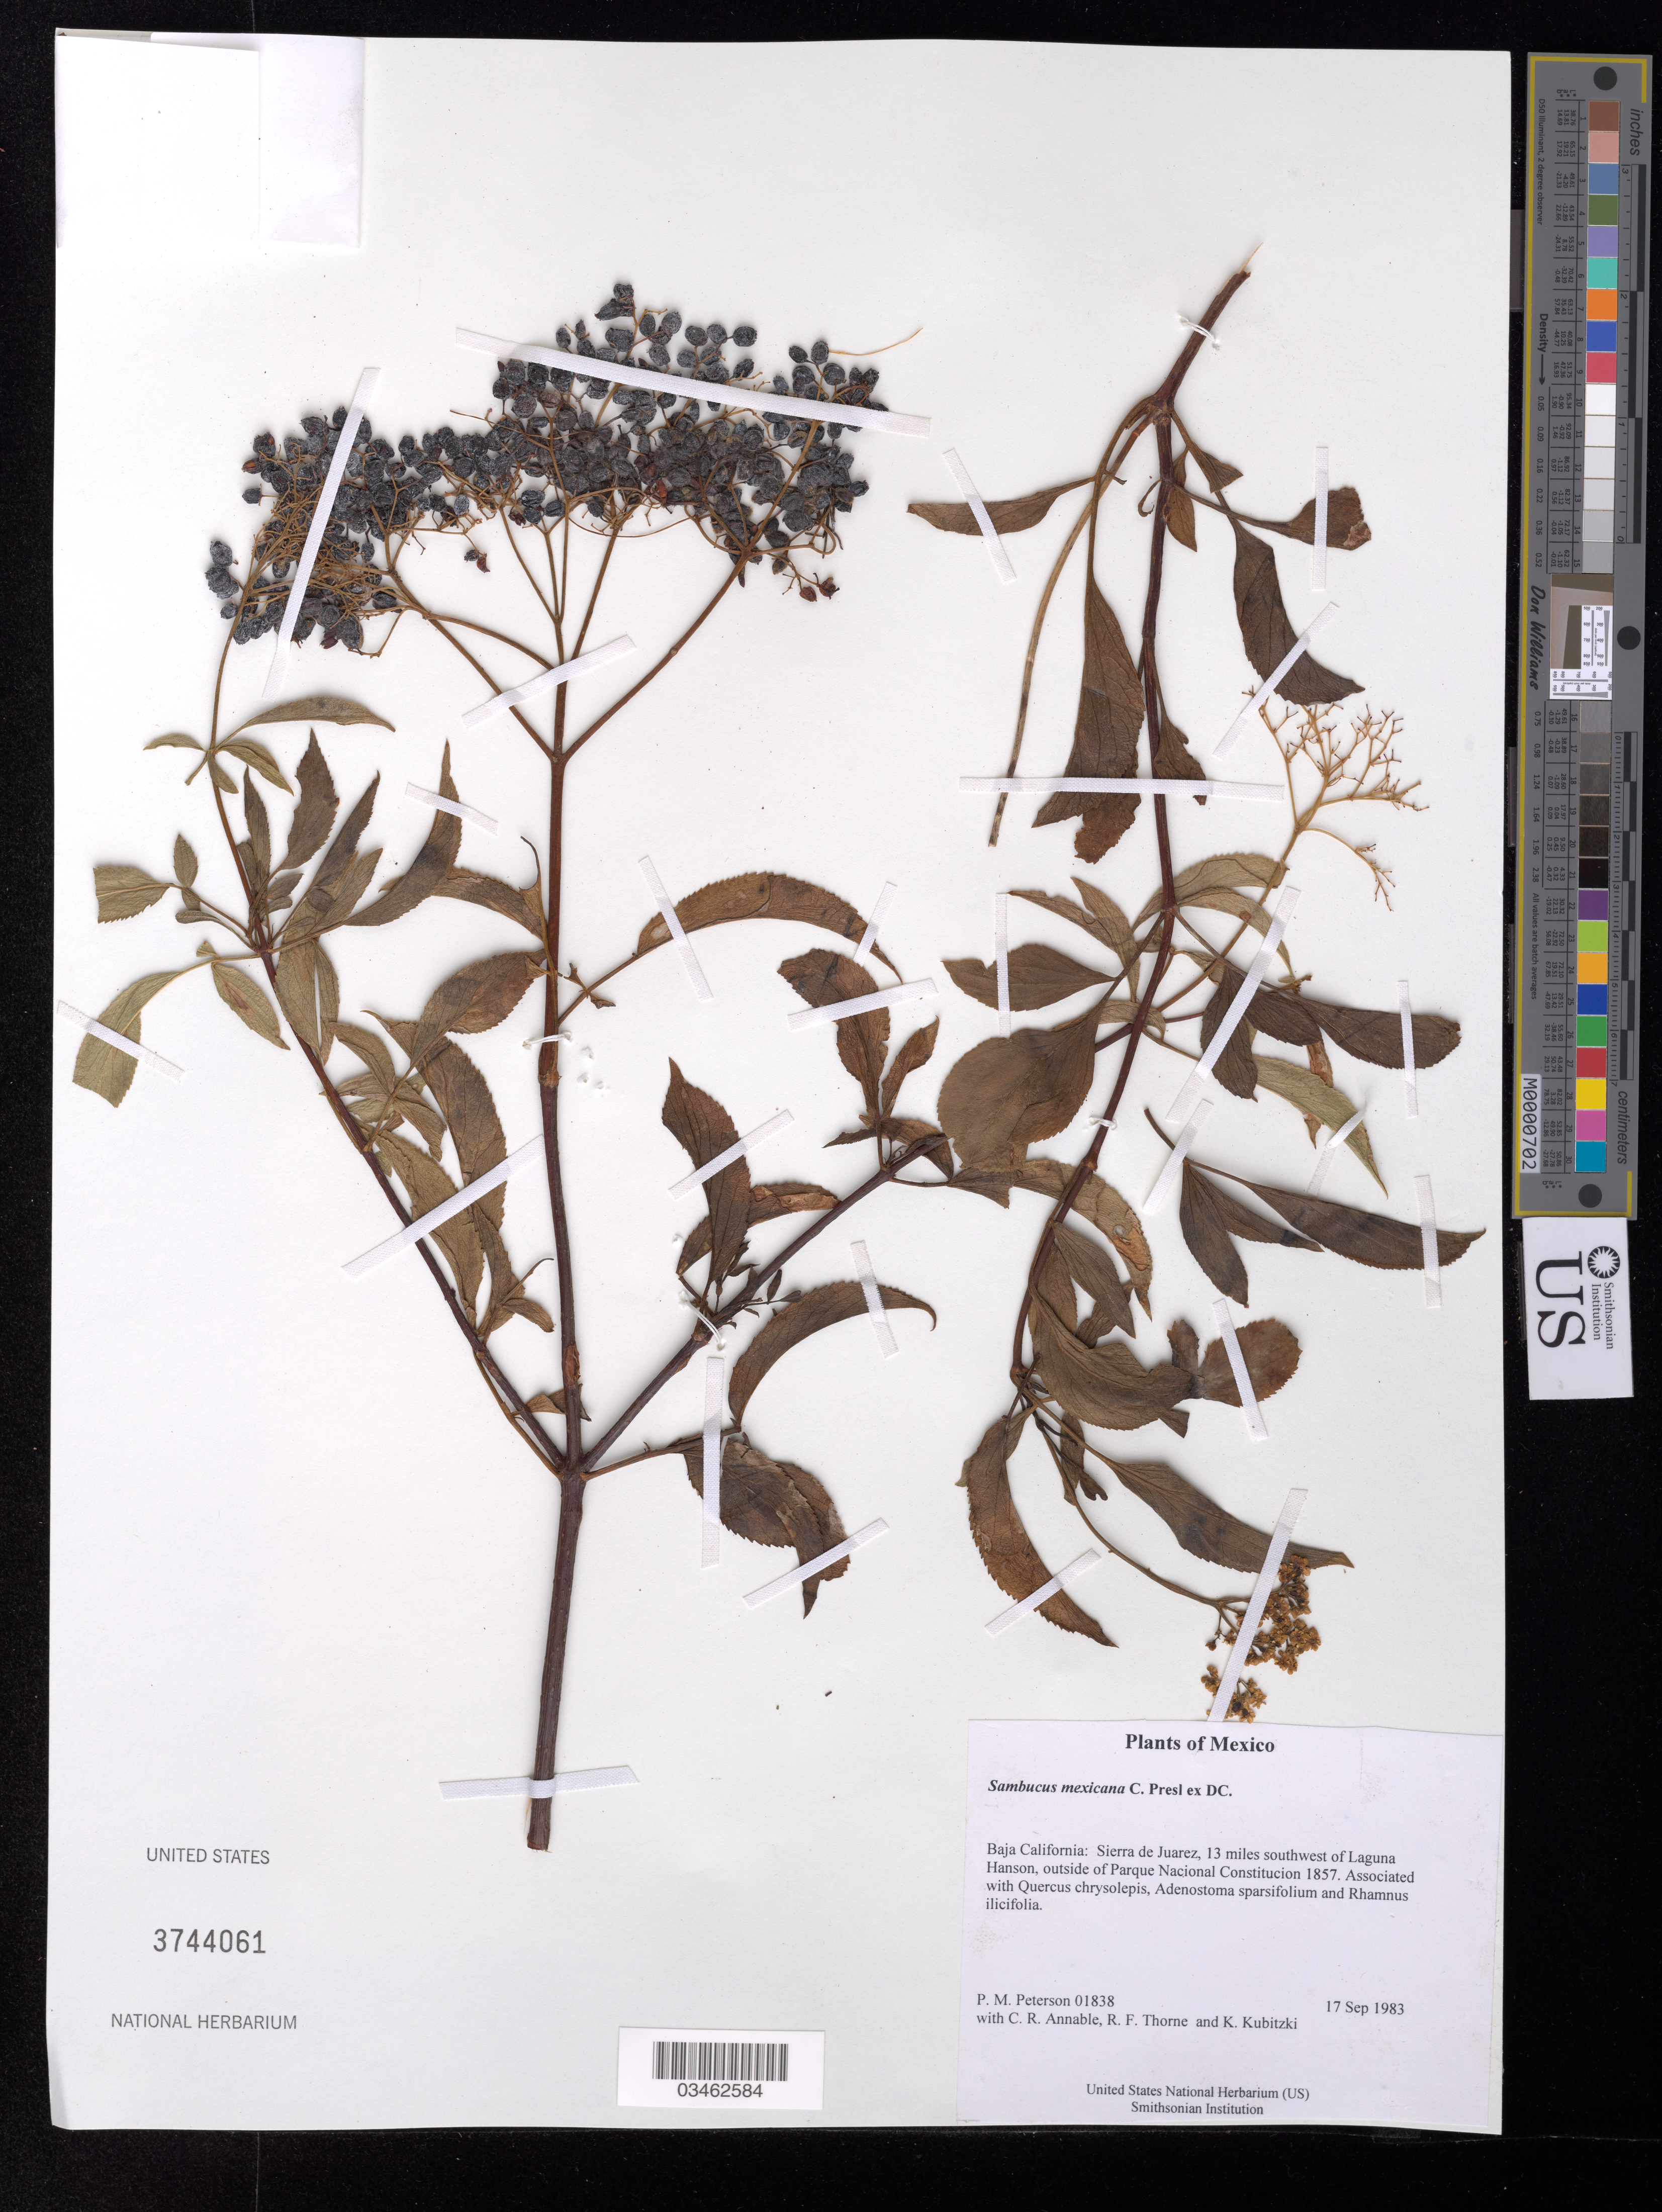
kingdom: Plantae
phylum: Tracheophyta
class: Magnoliopsida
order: Dipsacales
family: Viburnaceae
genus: Sambucus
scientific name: Sambucus mexicana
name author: C. Presl ex DC.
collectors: P. M. Peterson, C. R. Annable, R. F. Thorne & K. Kubitzki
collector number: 01838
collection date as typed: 17 Sep 1983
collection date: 1983-09-17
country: Mexico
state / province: Baja California Norte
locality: Sierra de Juarez, 13 miles southwest of Laguna Hanson, outside of Parque Nacional Constitucion 1857.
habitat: Associated with Quercus chrysolepis, Adenostoma sparsifolium and Rhamnus ilicifolia.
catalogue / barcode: US 3744061